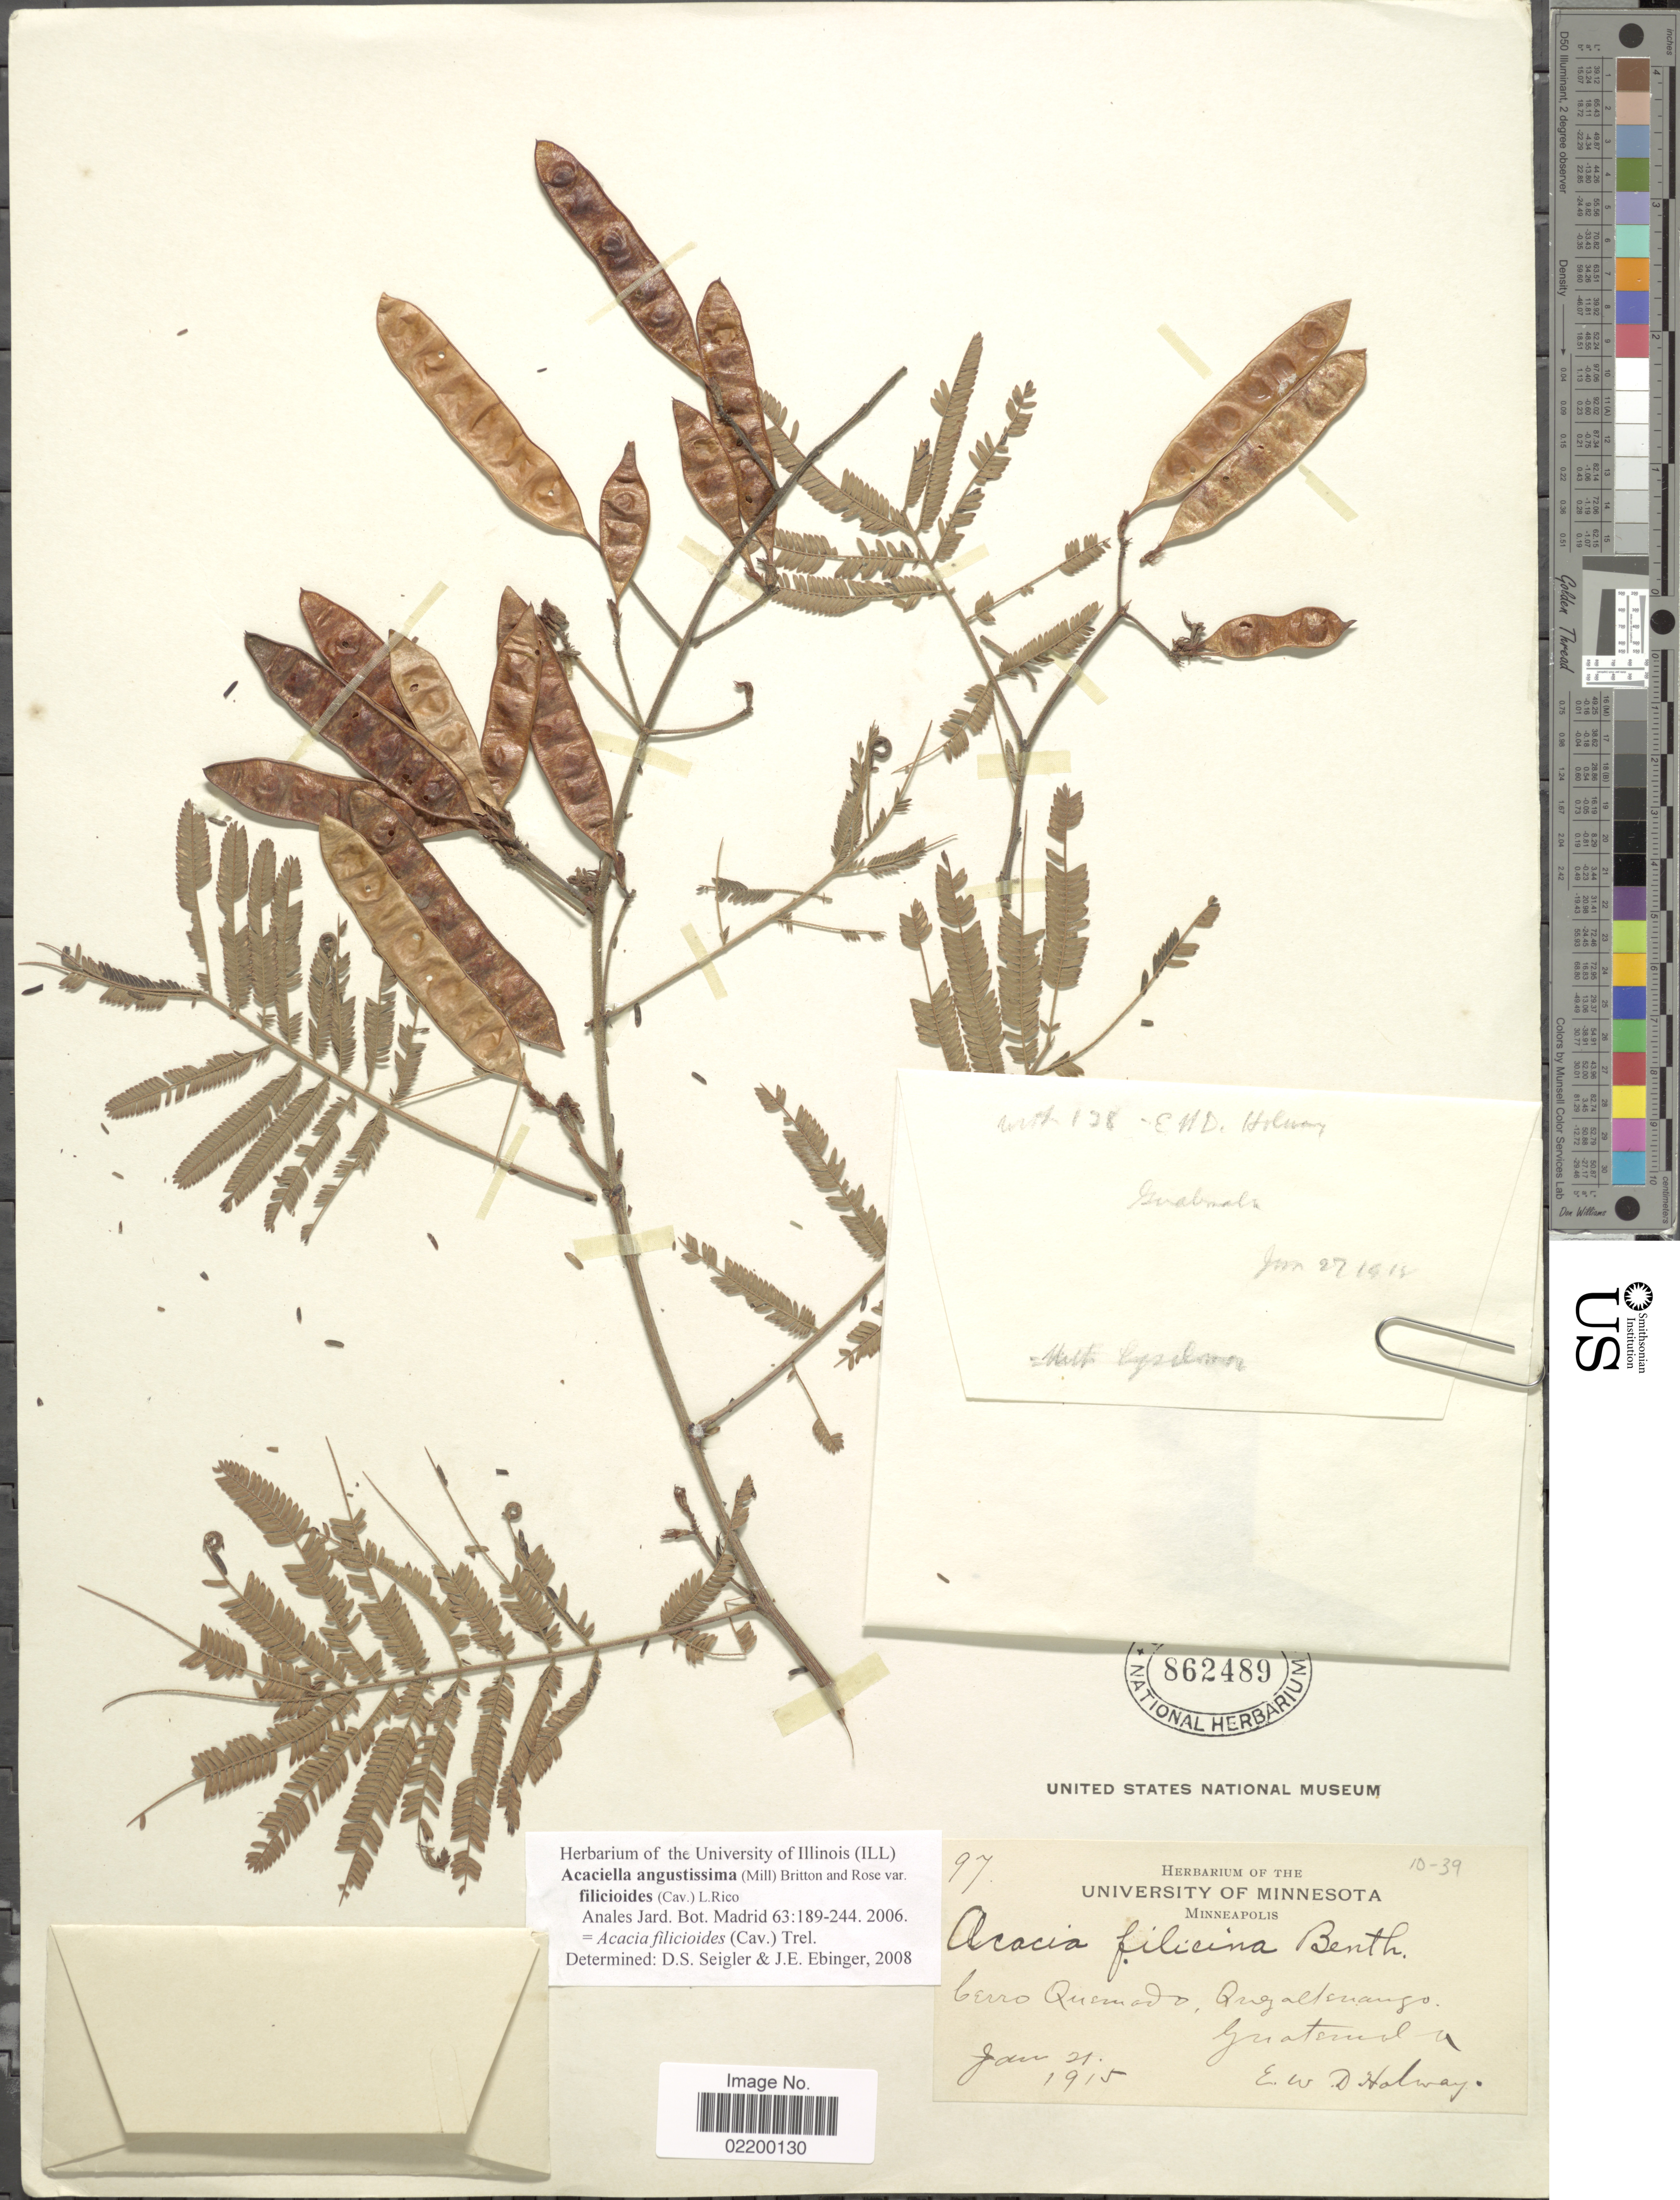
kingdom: Plantae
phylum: Tracheophyta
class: Magnoliopsida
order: Fabales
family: Fabaceae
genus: Acaciella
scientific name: Acaciella angustissima var. filicioides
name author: (Cav.) L. Rico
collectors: E. W. D. Holway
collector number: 97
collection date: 1915-01-21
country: Guatemala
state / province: Quetzaltenango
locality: Cerro Quemado, Quezaltenango, Guatemala.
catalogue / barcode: US 862489